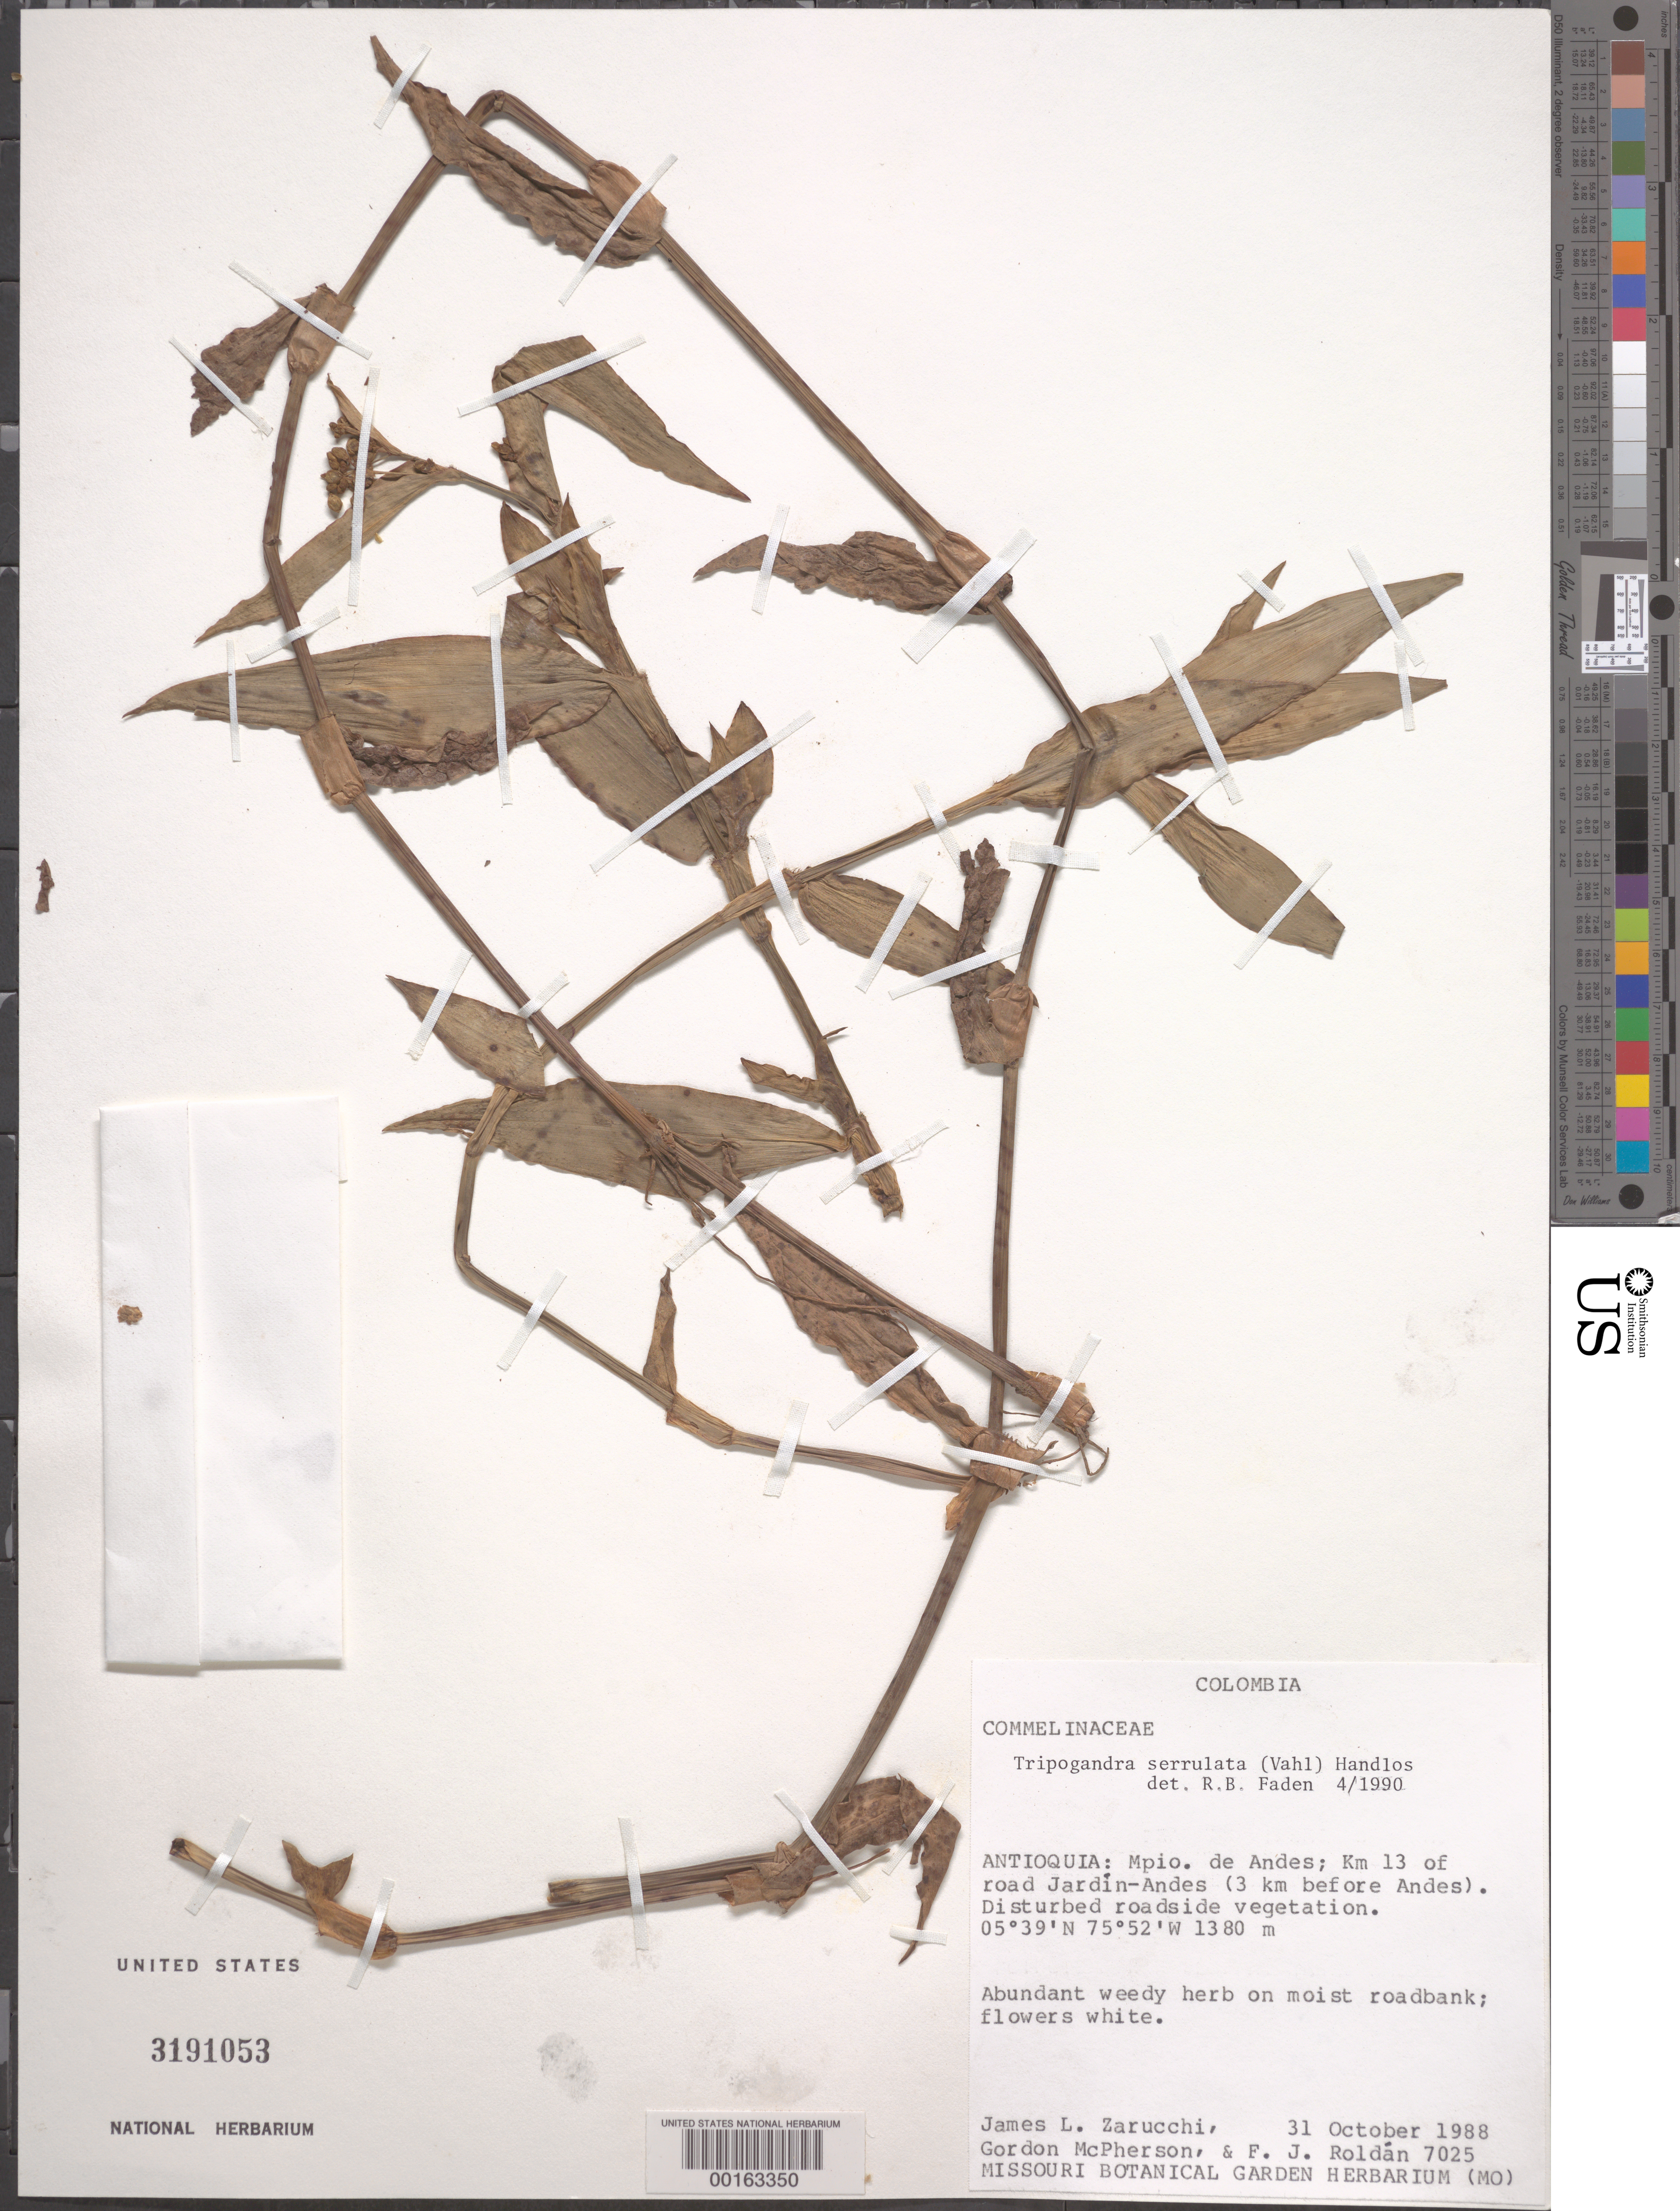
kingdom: Plantae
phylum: Tracheophyta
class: Liliopsida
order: Commelinales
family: Commelinaceae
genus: Tripogandra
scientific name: Tripogandra serrulata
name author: (Vahl) Handlos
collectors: J. L. Zarucchi, G. D. McPherson & F. J. Roldán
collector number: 7025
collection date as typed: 31 Oct 1988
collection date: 1988-10-31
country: Colombia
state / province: Antioquia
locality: De Andes, 3 km before Andes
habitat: Disturbed roadside vegetation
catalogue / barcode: US 3191053